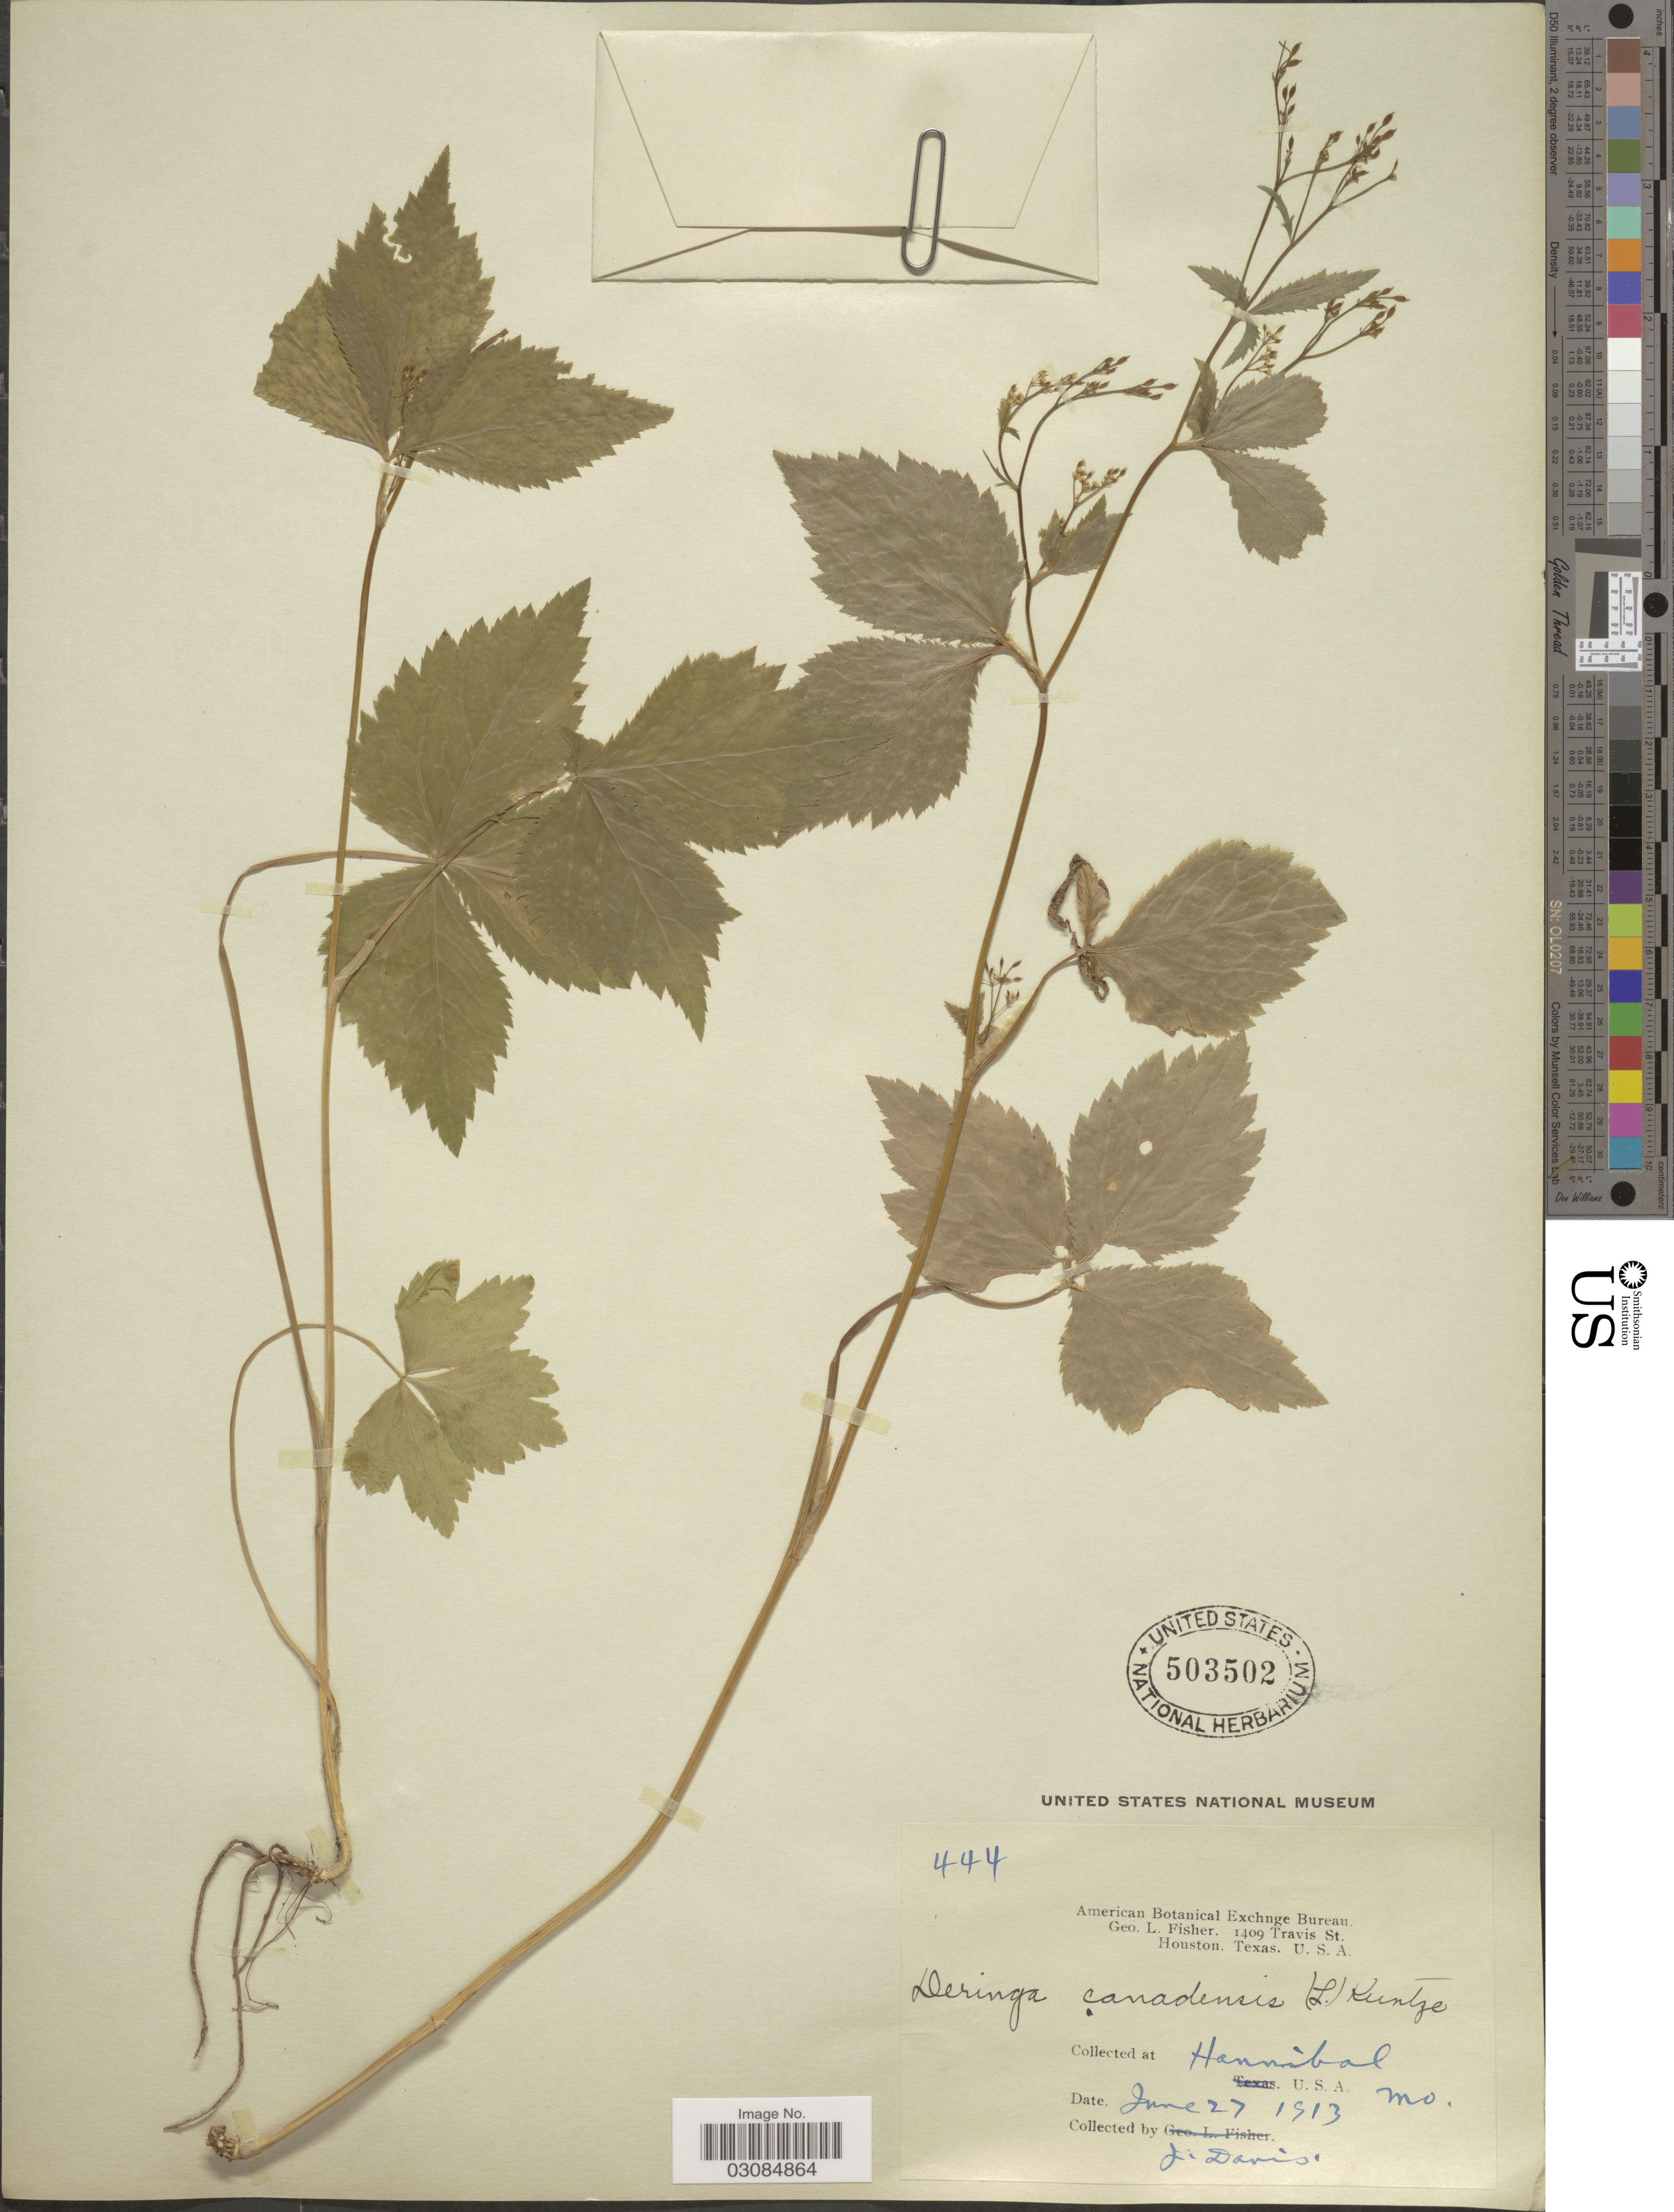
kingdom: Plantae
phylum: Tracheophyta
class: Magnoliopsida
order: Apiales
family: Apiaceae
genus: Cryptotaenia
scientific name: Cryptotaenia canadensis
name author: (L.) DC.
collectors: J. Davis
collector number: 444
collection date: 1913-06-27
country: United States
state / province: Missouri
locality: Hannibal.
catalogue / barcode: US 503502